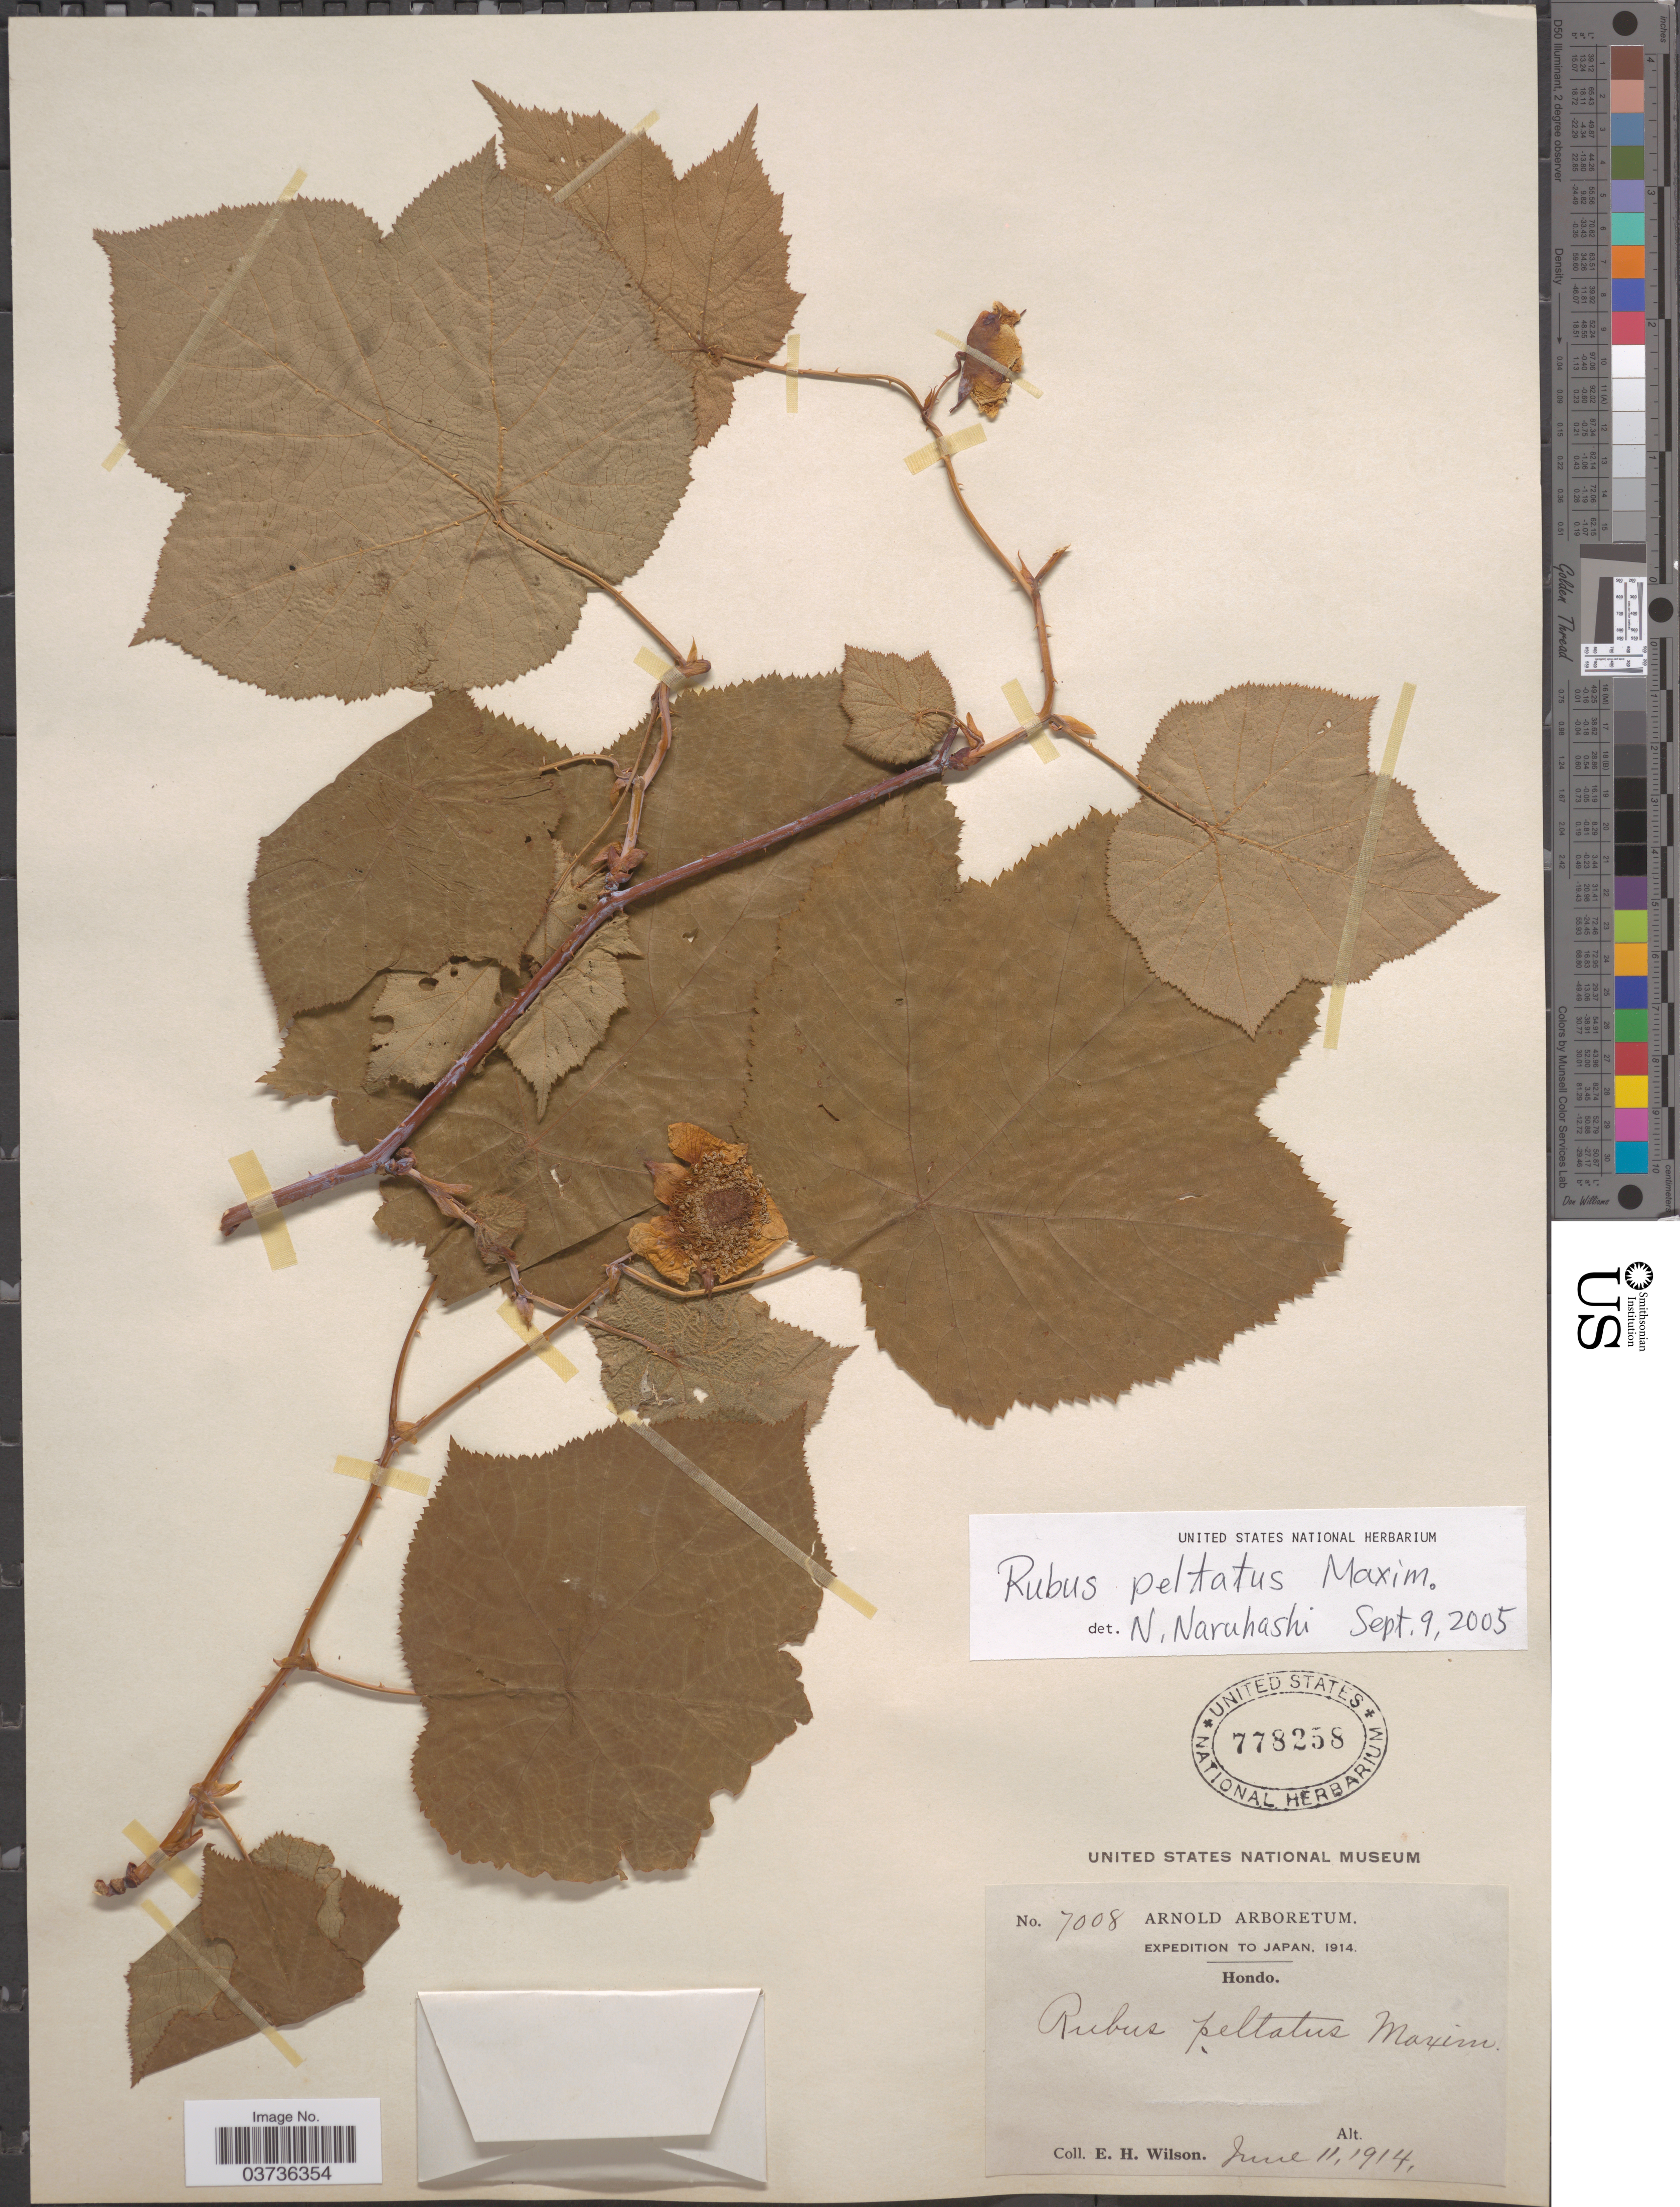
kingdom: Plantae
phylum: Tracheophyta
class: Magnoliopsida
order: Rosales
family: Rosaceae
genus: Rubus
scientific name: Rubus peltatus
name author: Maxim.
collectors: E. Wilson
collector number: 7008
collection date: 1914-06-11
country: Japan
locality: Hondo.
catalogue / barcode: US 778258